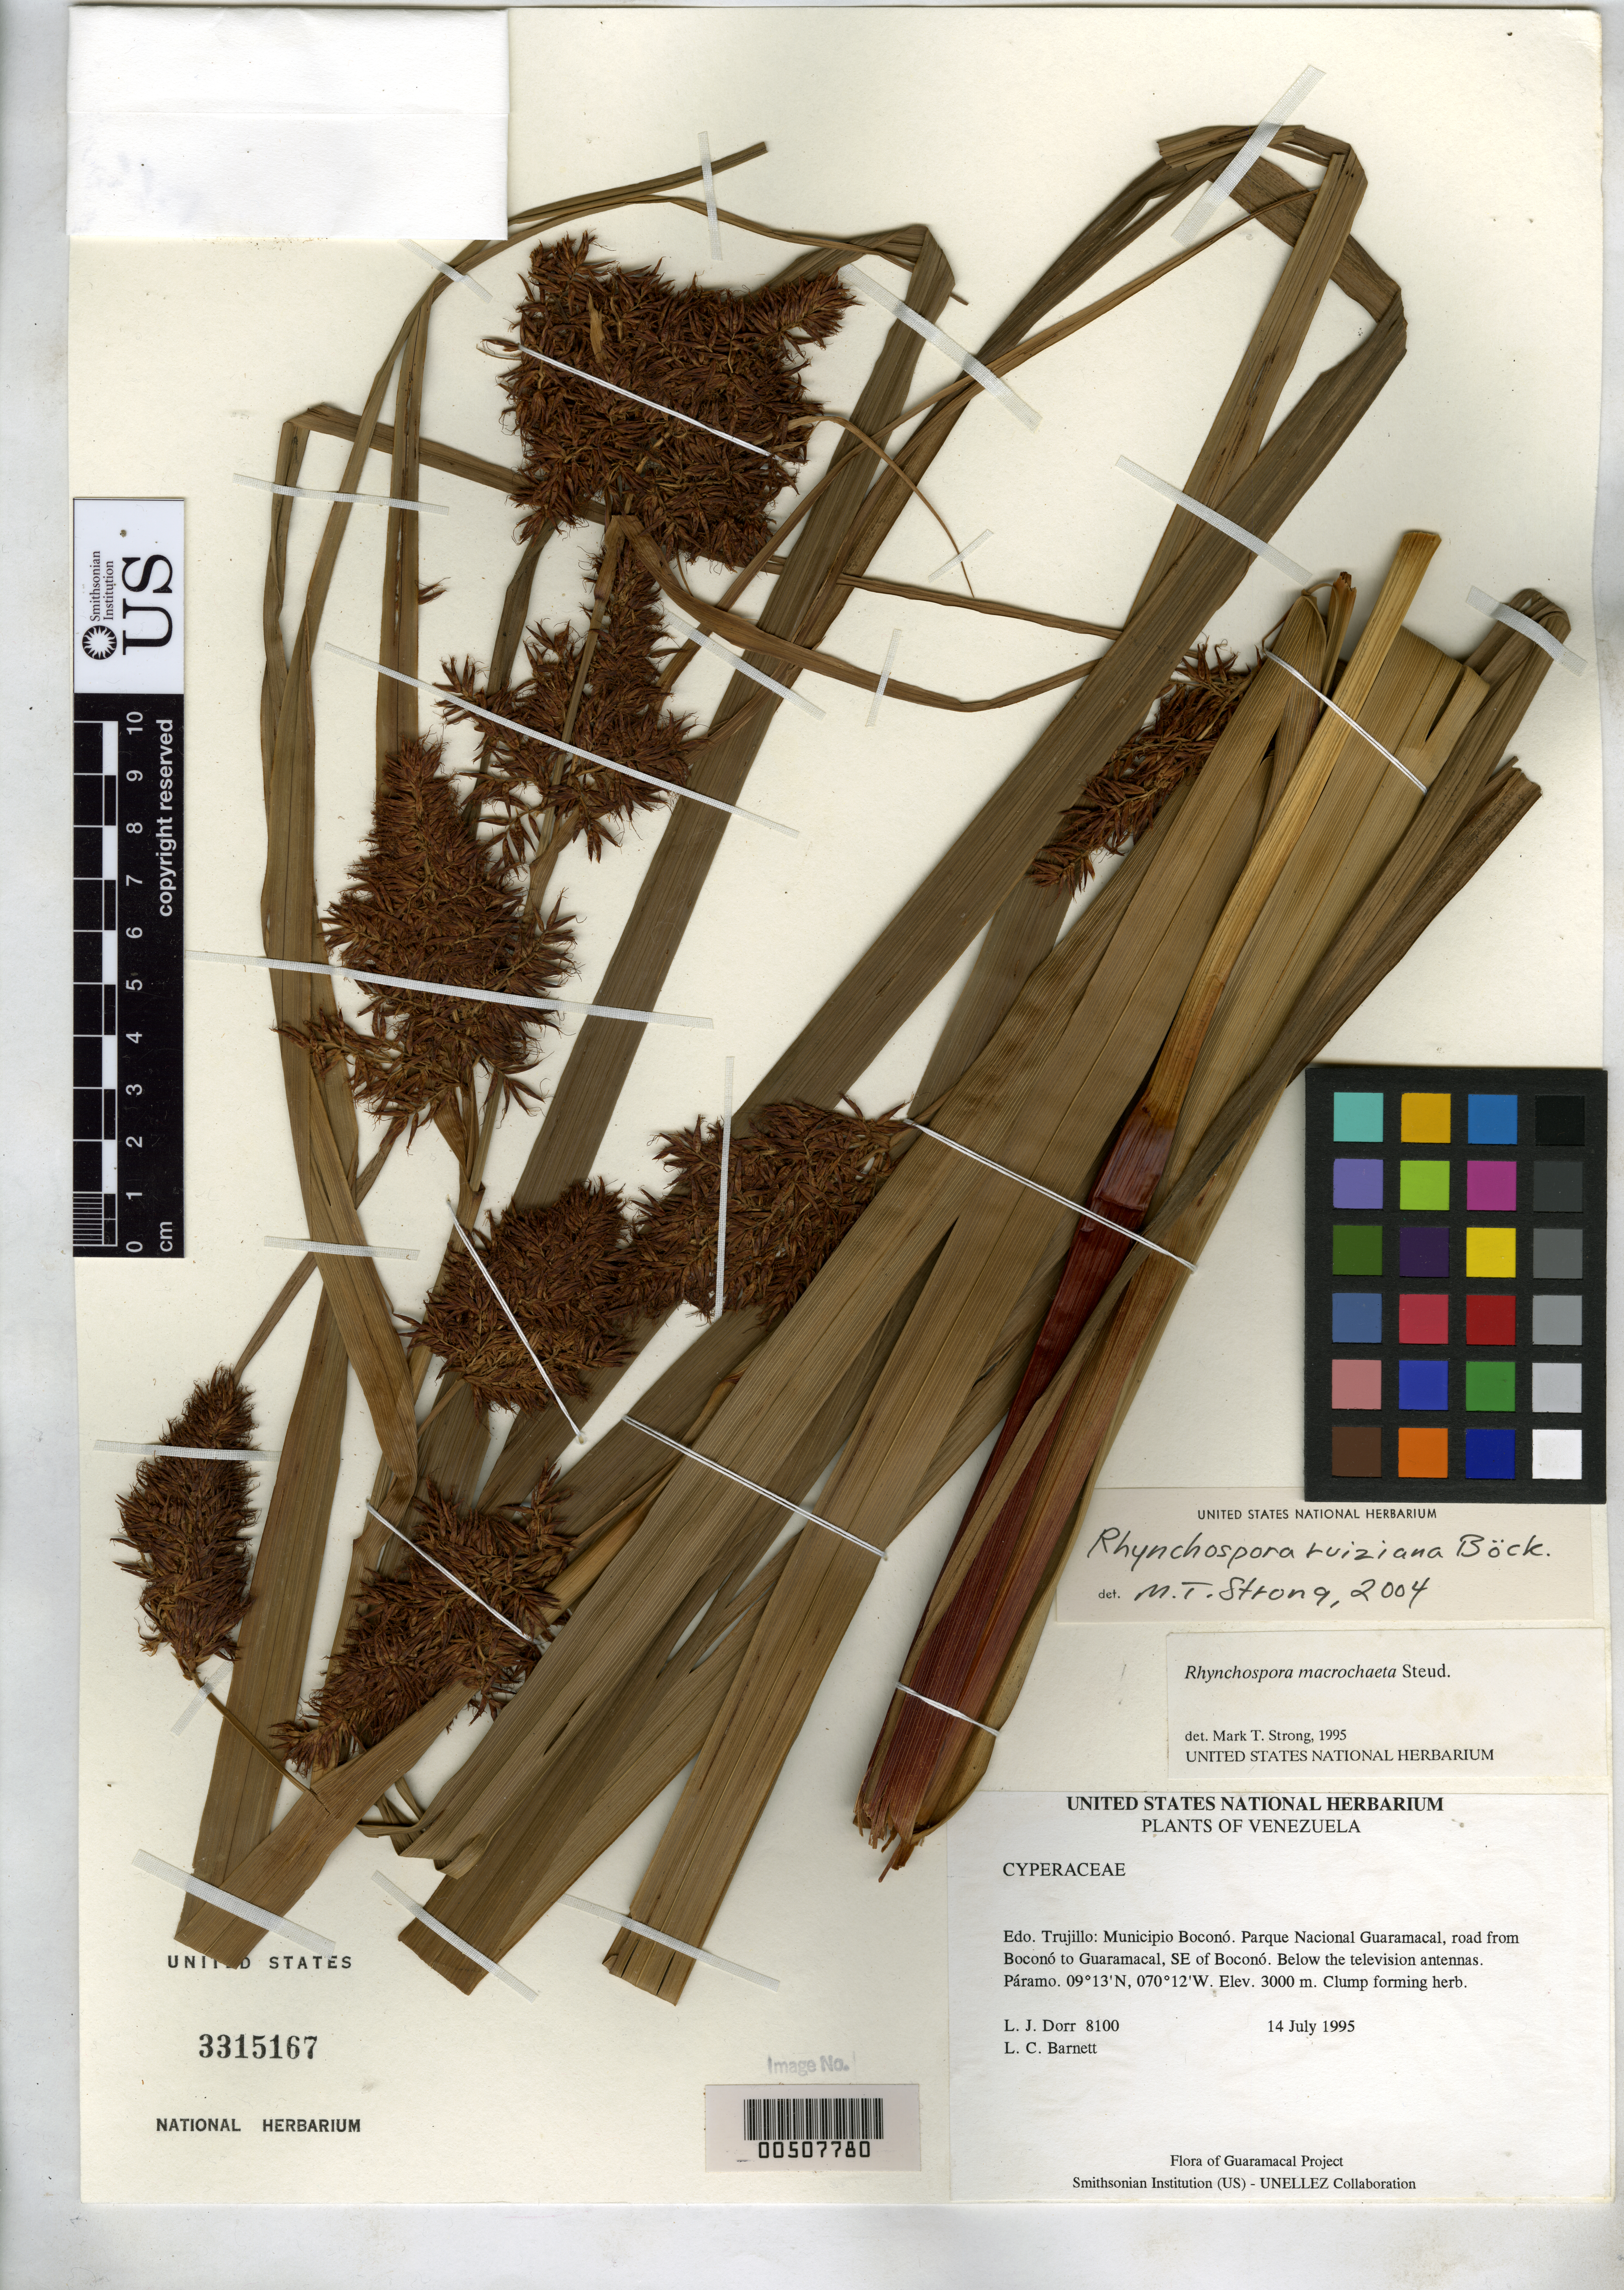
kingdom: Plantae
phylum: Tracheophyta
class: Liliopsida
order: Poales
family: Cyperaceae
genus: Rhynchospora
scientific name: Rhynchospora macrochaeta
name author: Steud. ex Boeckeler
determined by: Strong, M. T., (US), Smithsonian Institution - National Museum of Natural History (UNITED STATES)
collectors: L. J. Dorr & L. C. Barnett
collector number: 8100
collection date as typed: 14 Jul 1995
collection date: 1995-07-14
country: Venezuela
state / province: Trujillo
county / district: Boconó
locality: Parque Nacional Guaramacal, road from Boconó to Guaramacal, SE of Boconó. Below the television antennas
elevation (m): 3000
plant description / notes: PORT, US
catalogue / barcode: US 3315167